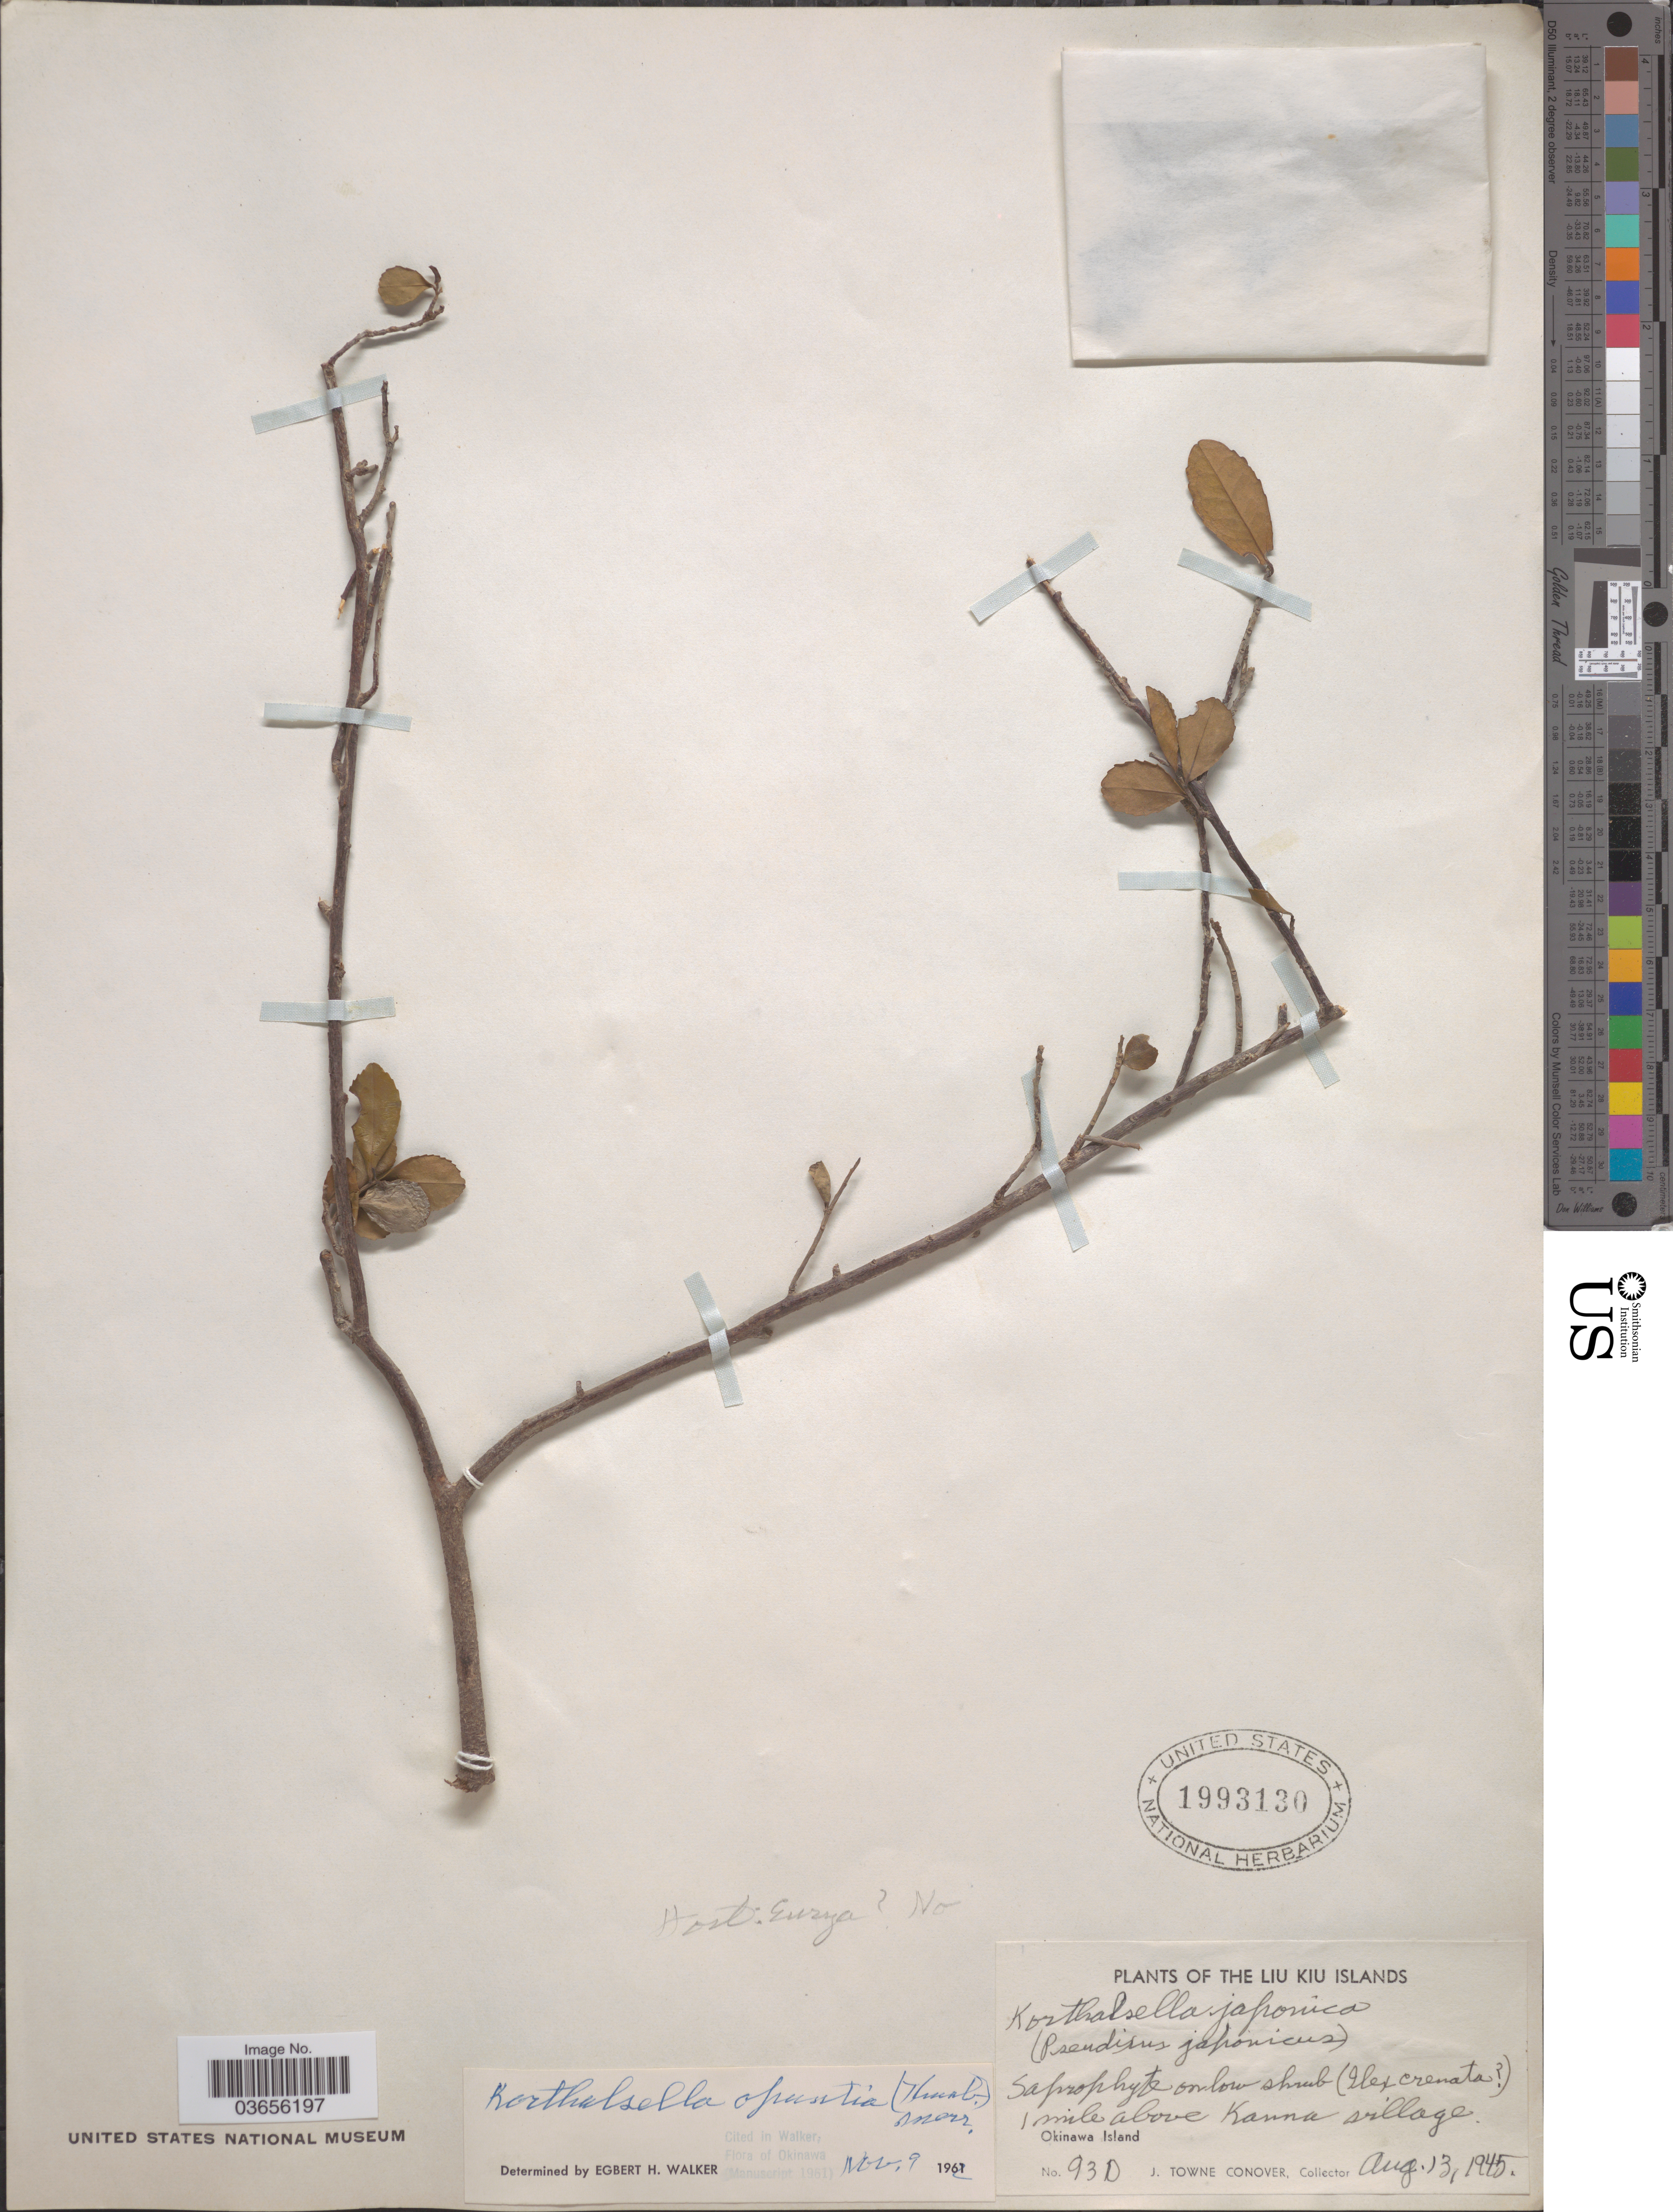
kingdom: Plantae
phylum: Tracheophyta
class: Magnoliopsida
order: Santalales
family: Viscaceae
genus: Korthalsella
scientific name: Korthalsella opuntia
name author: (Thunb.) Merr.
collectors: J. T. Conover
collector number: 930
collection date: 1945-08-13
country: Japan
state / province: Okinawa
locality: The Liu Kiu Islands. 1 mile above Kanna village. Okinawa Island.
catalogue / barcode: US 1993130